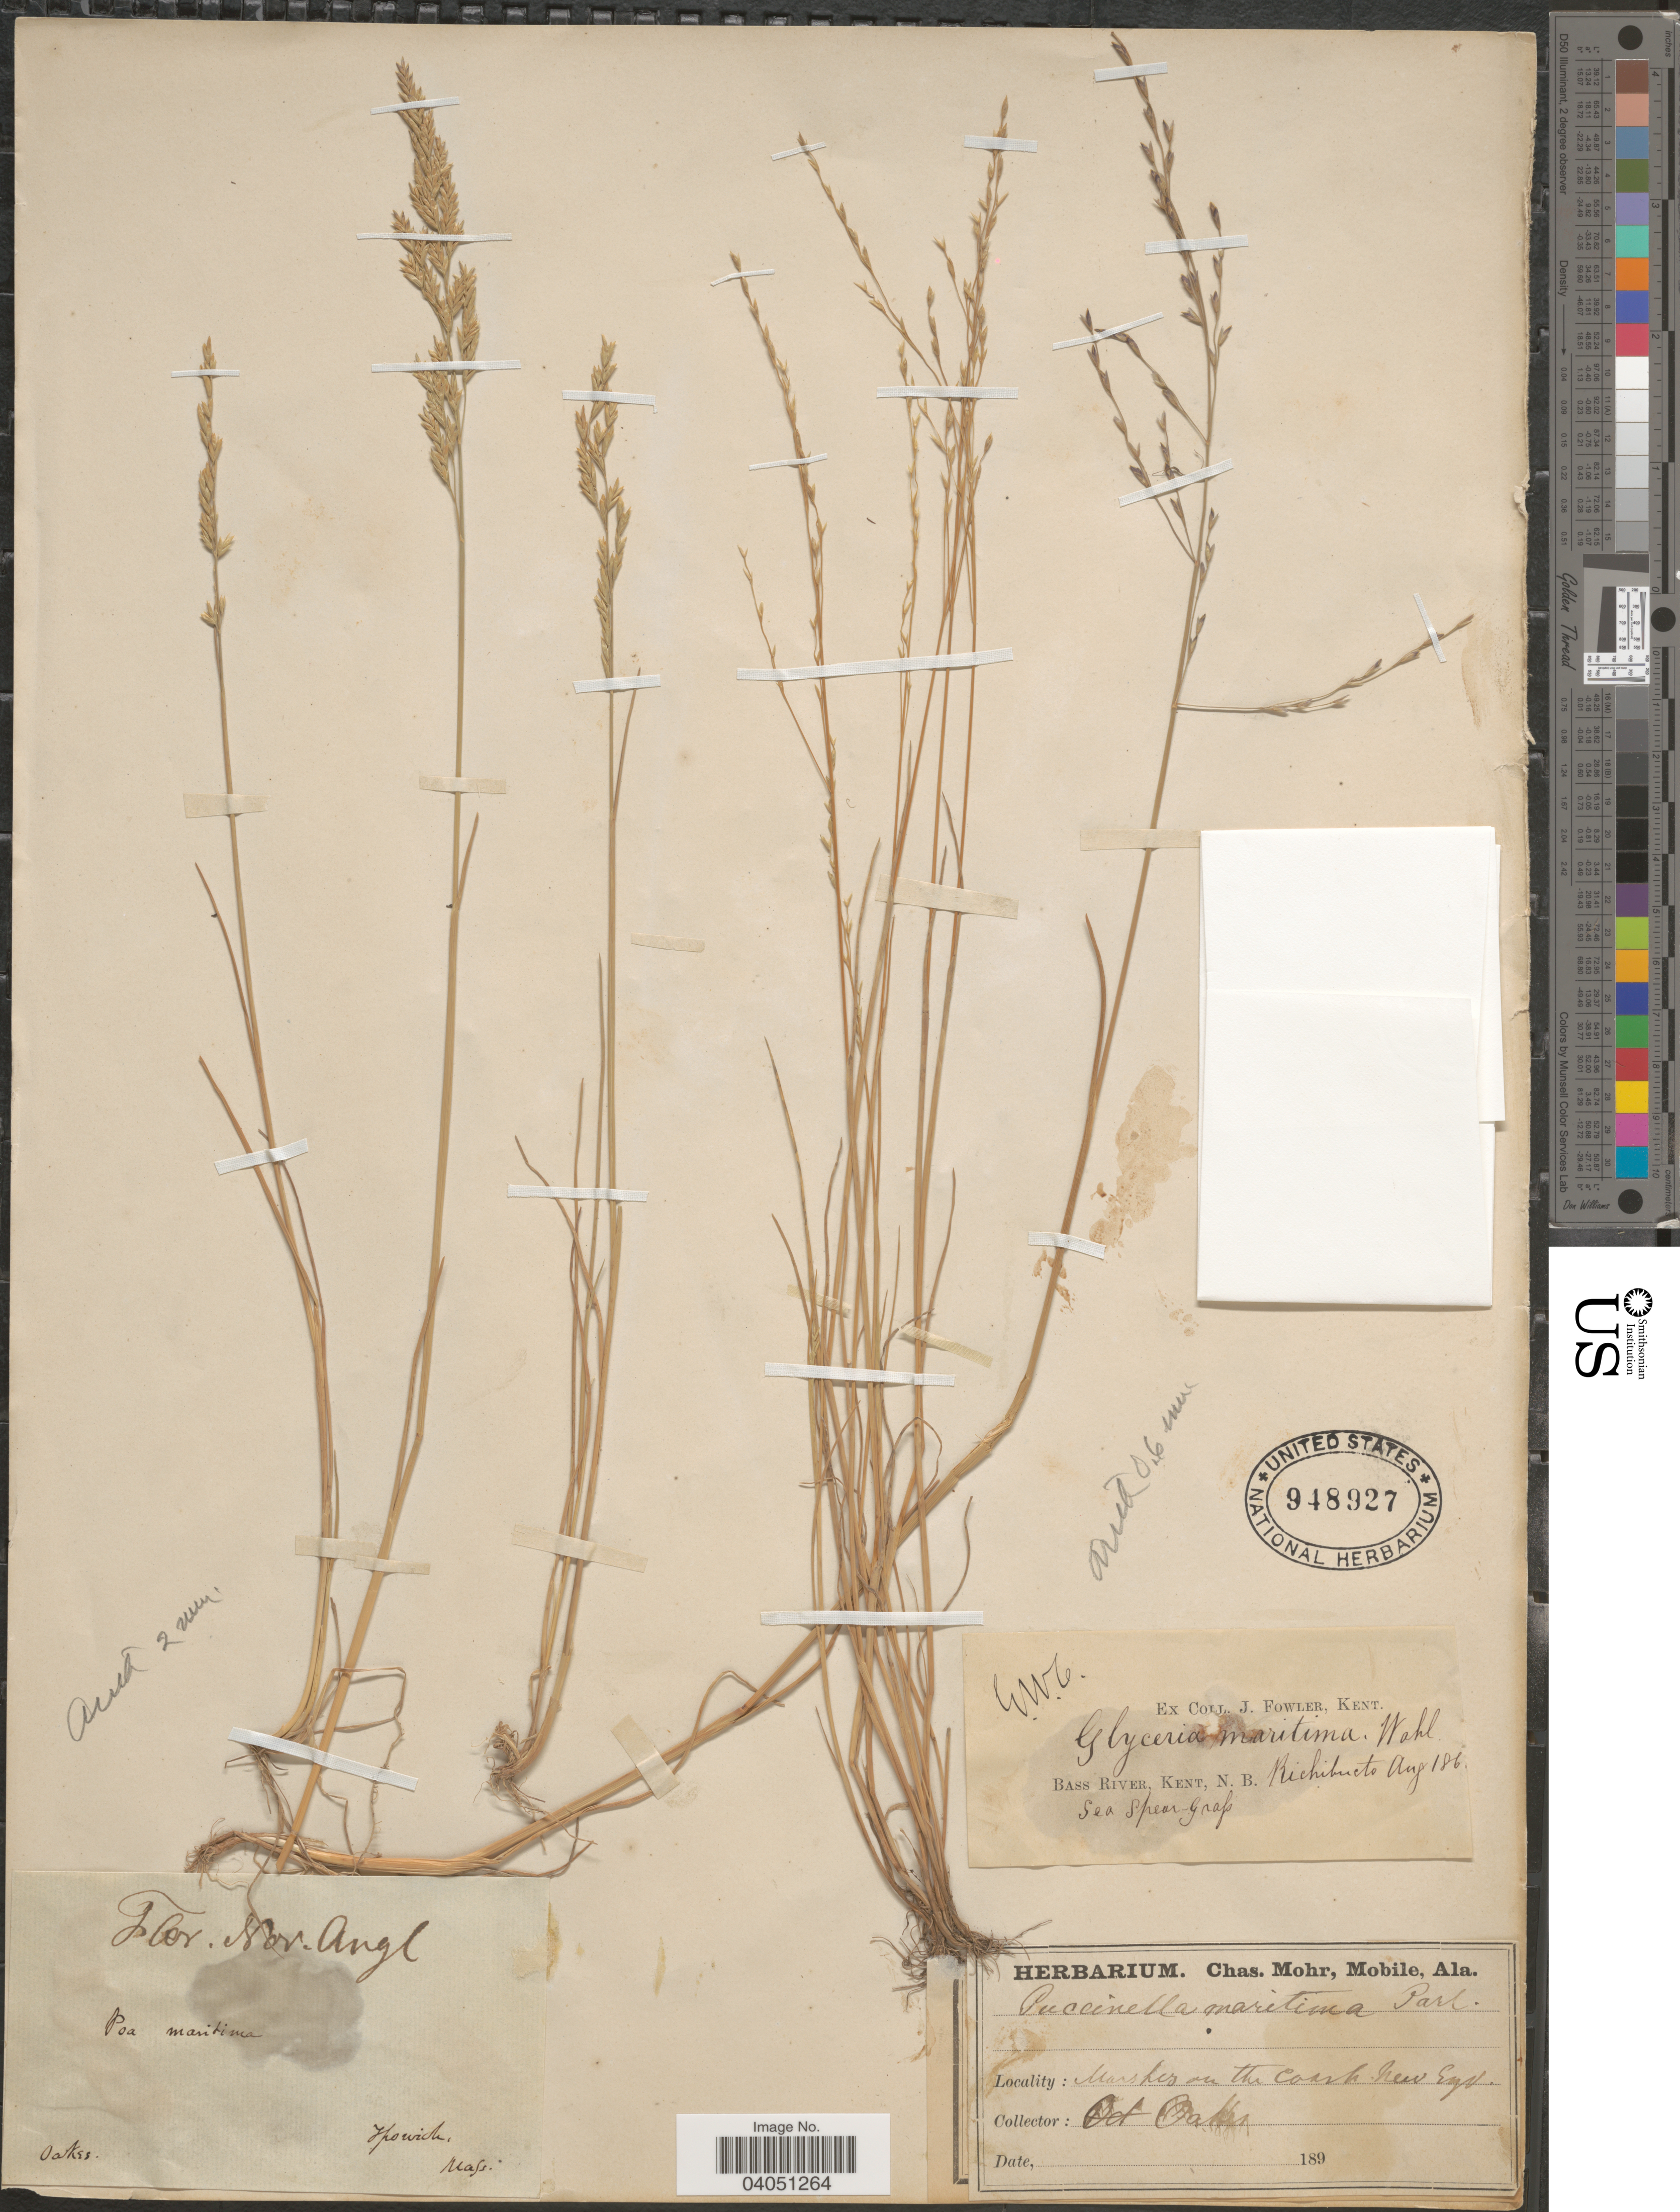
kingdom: Plantae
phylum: Tracheophyta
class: Liliopsida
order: Poales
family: Poaceae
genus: Puccinellia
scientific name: Puccinellia maritima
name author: (Huds.) Parl.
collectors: J. Fowler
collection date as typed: Transcribed d/m/y: /8/86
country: Canada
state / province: New Brunswick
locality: Bass River, Kent. Richibucto.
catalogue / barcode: US 948927-2